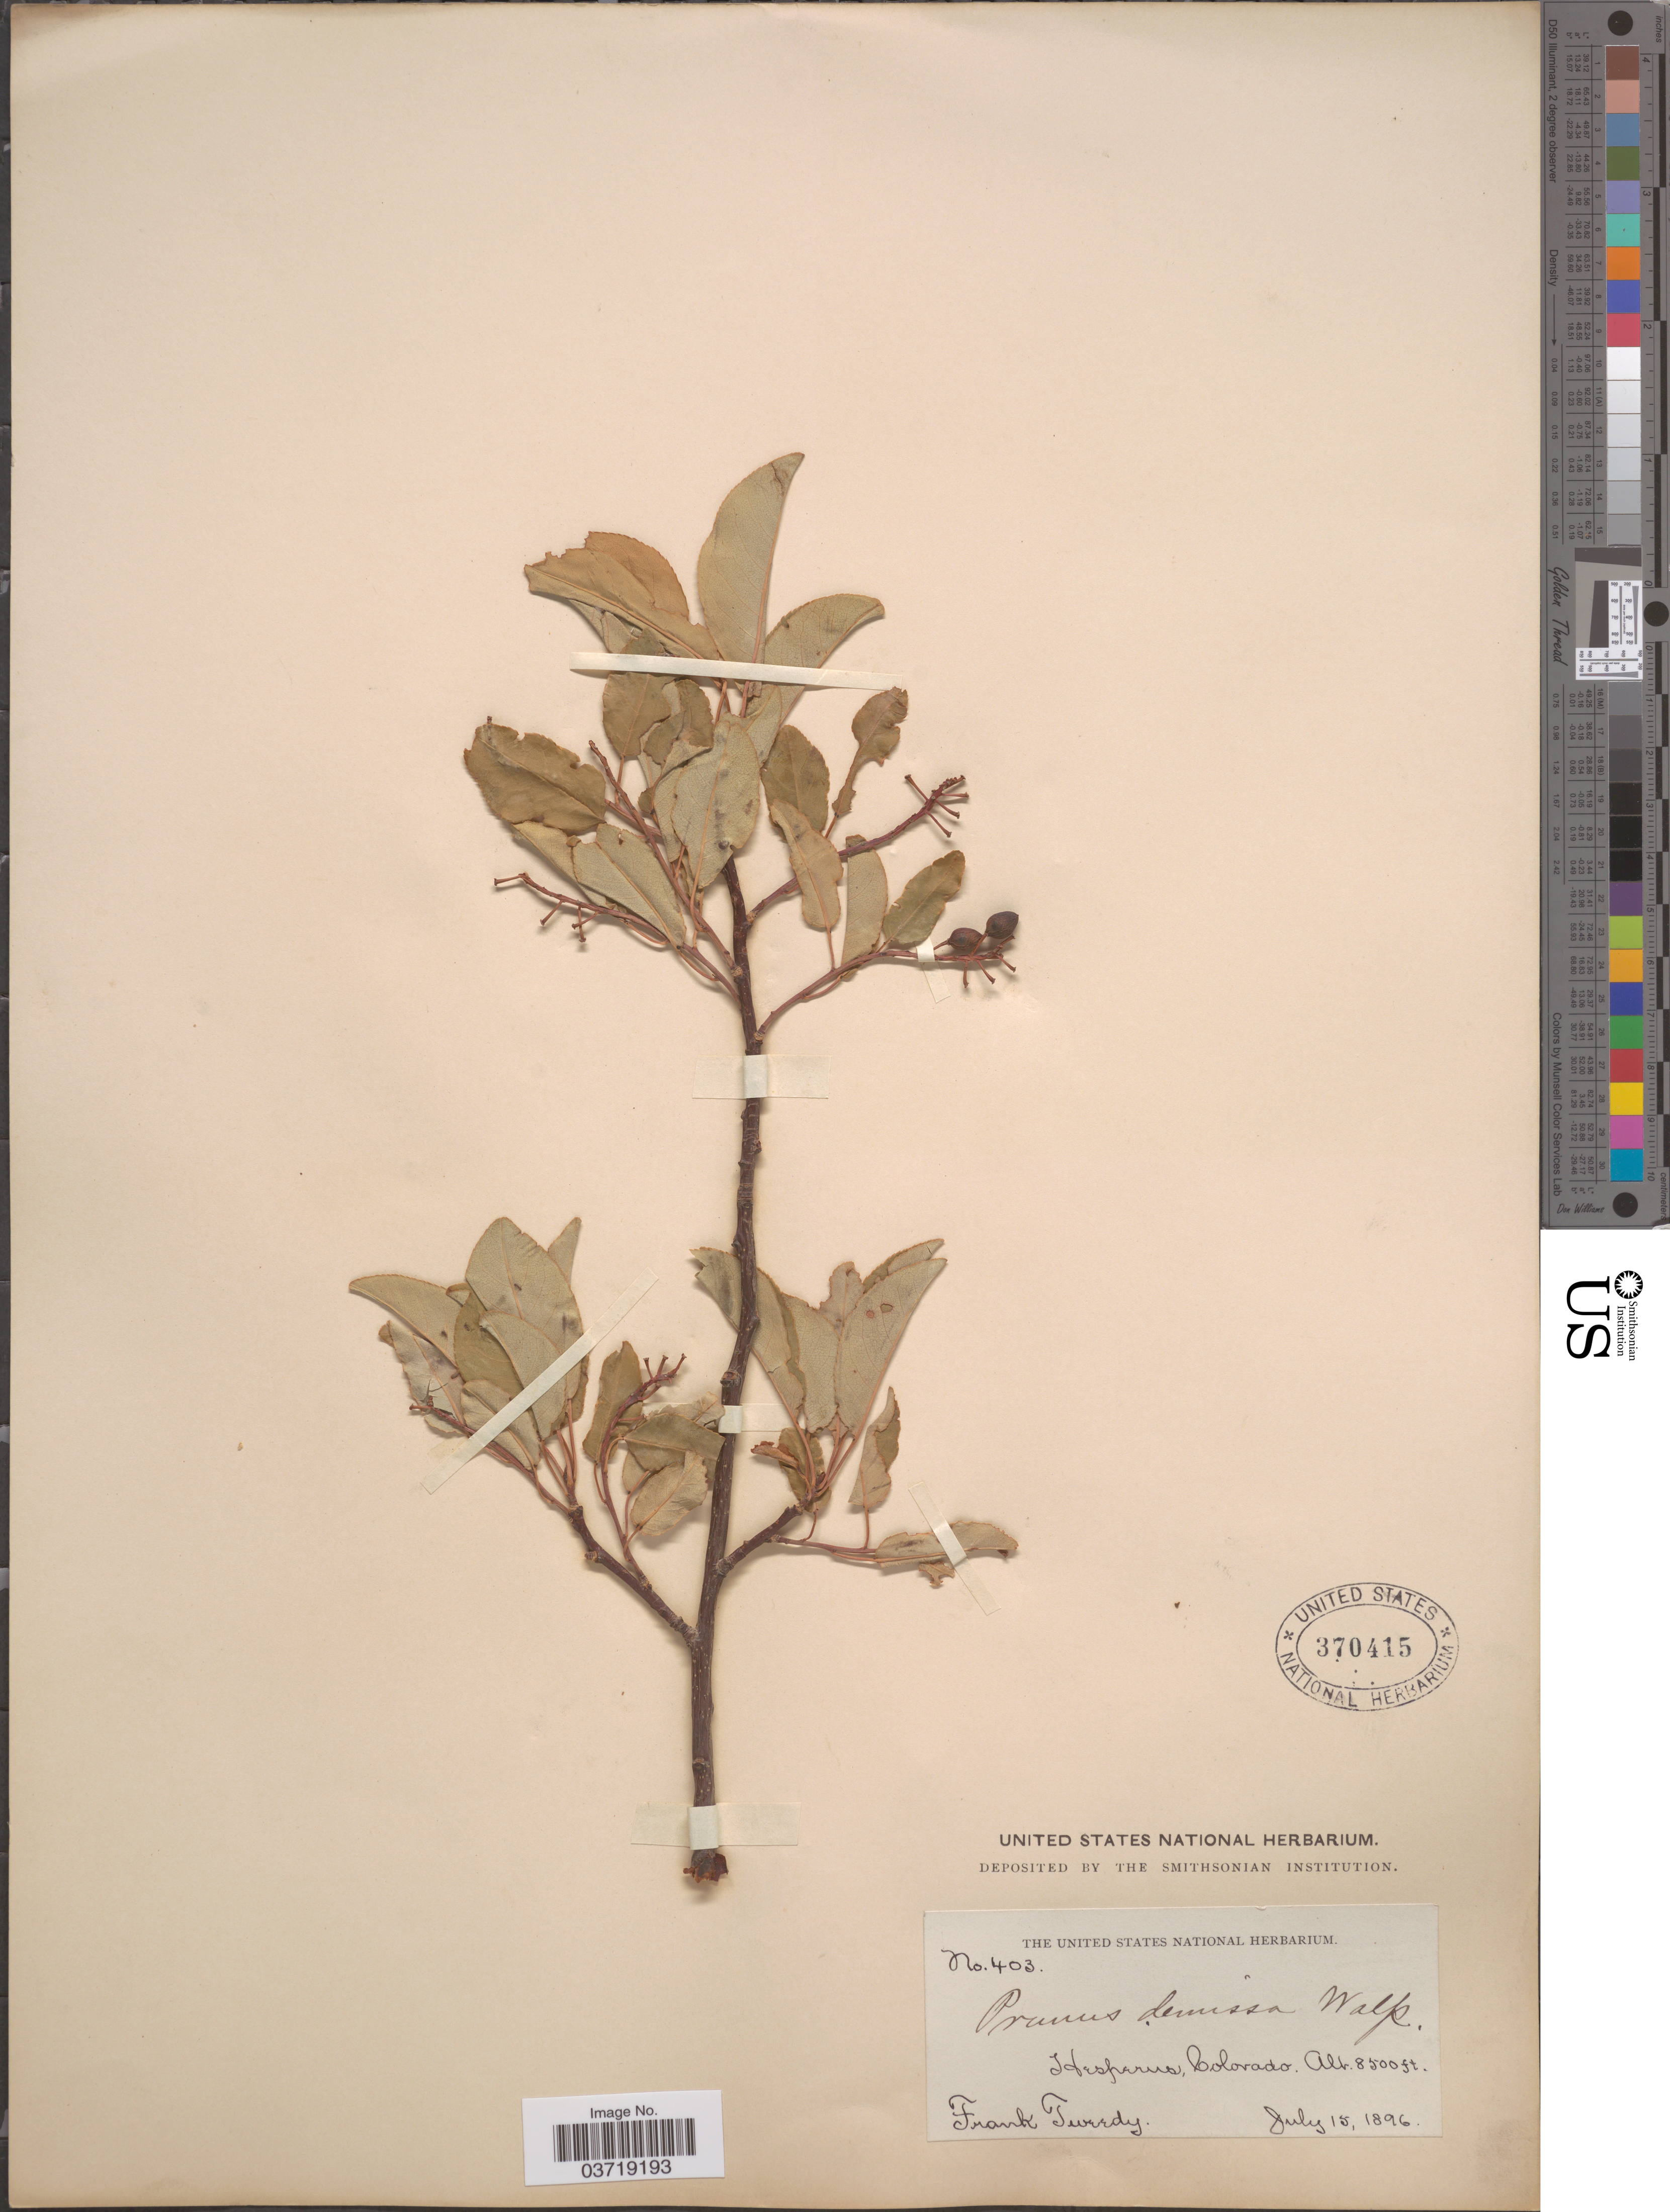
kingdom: Plantae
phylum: Tracheophyta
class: Magnoliopsida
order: Rosales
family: Rosaceae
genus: Prunus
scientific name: Prunus virginiana var. demissa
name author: (Nutt.) Torr.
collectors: F. Tweedy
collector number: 403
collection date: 1896-07-15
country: United States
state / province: Colorado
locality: Hesperus.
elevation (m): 2591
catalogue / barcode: US 370415